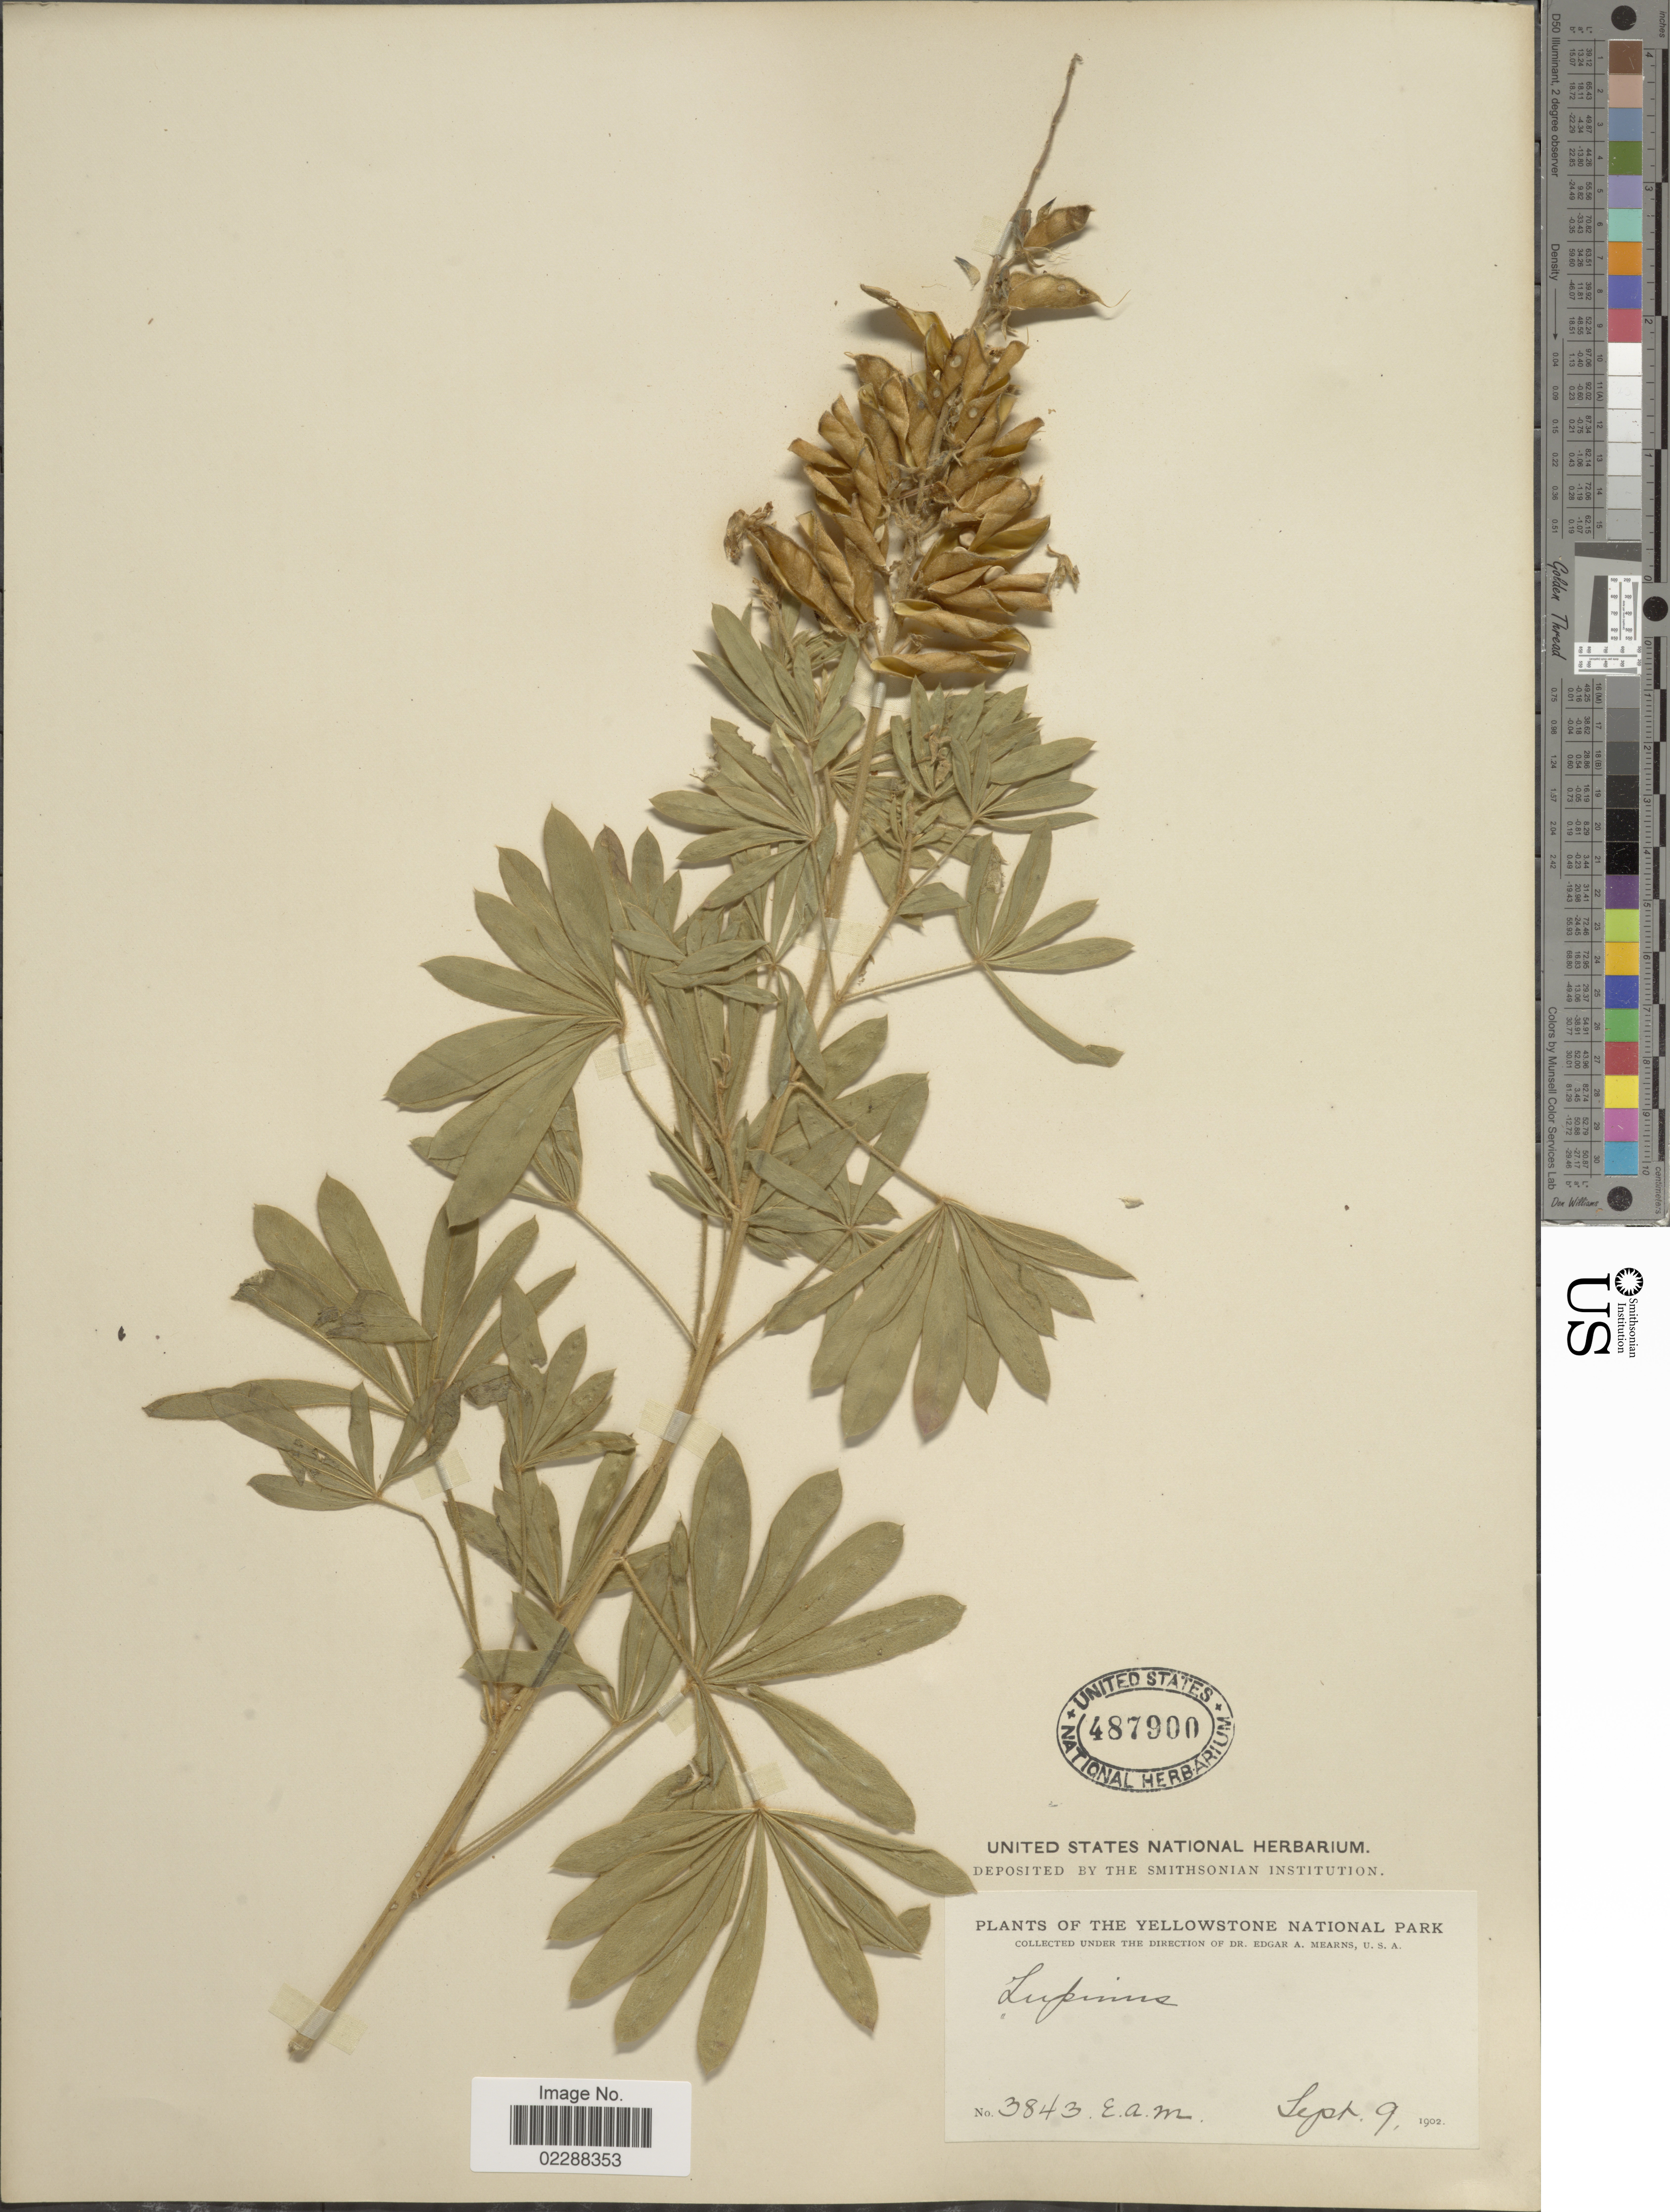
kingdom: Plantae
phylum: Tracheophyta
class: Magnoliopsida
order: Fabales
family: Fabaceae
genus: Lupinus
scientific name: Lupinus sp.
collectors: E. A. Mearns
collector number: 3843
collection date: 1902-09-09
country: United States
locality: The Yellowstone National Park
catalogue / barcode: US 487900